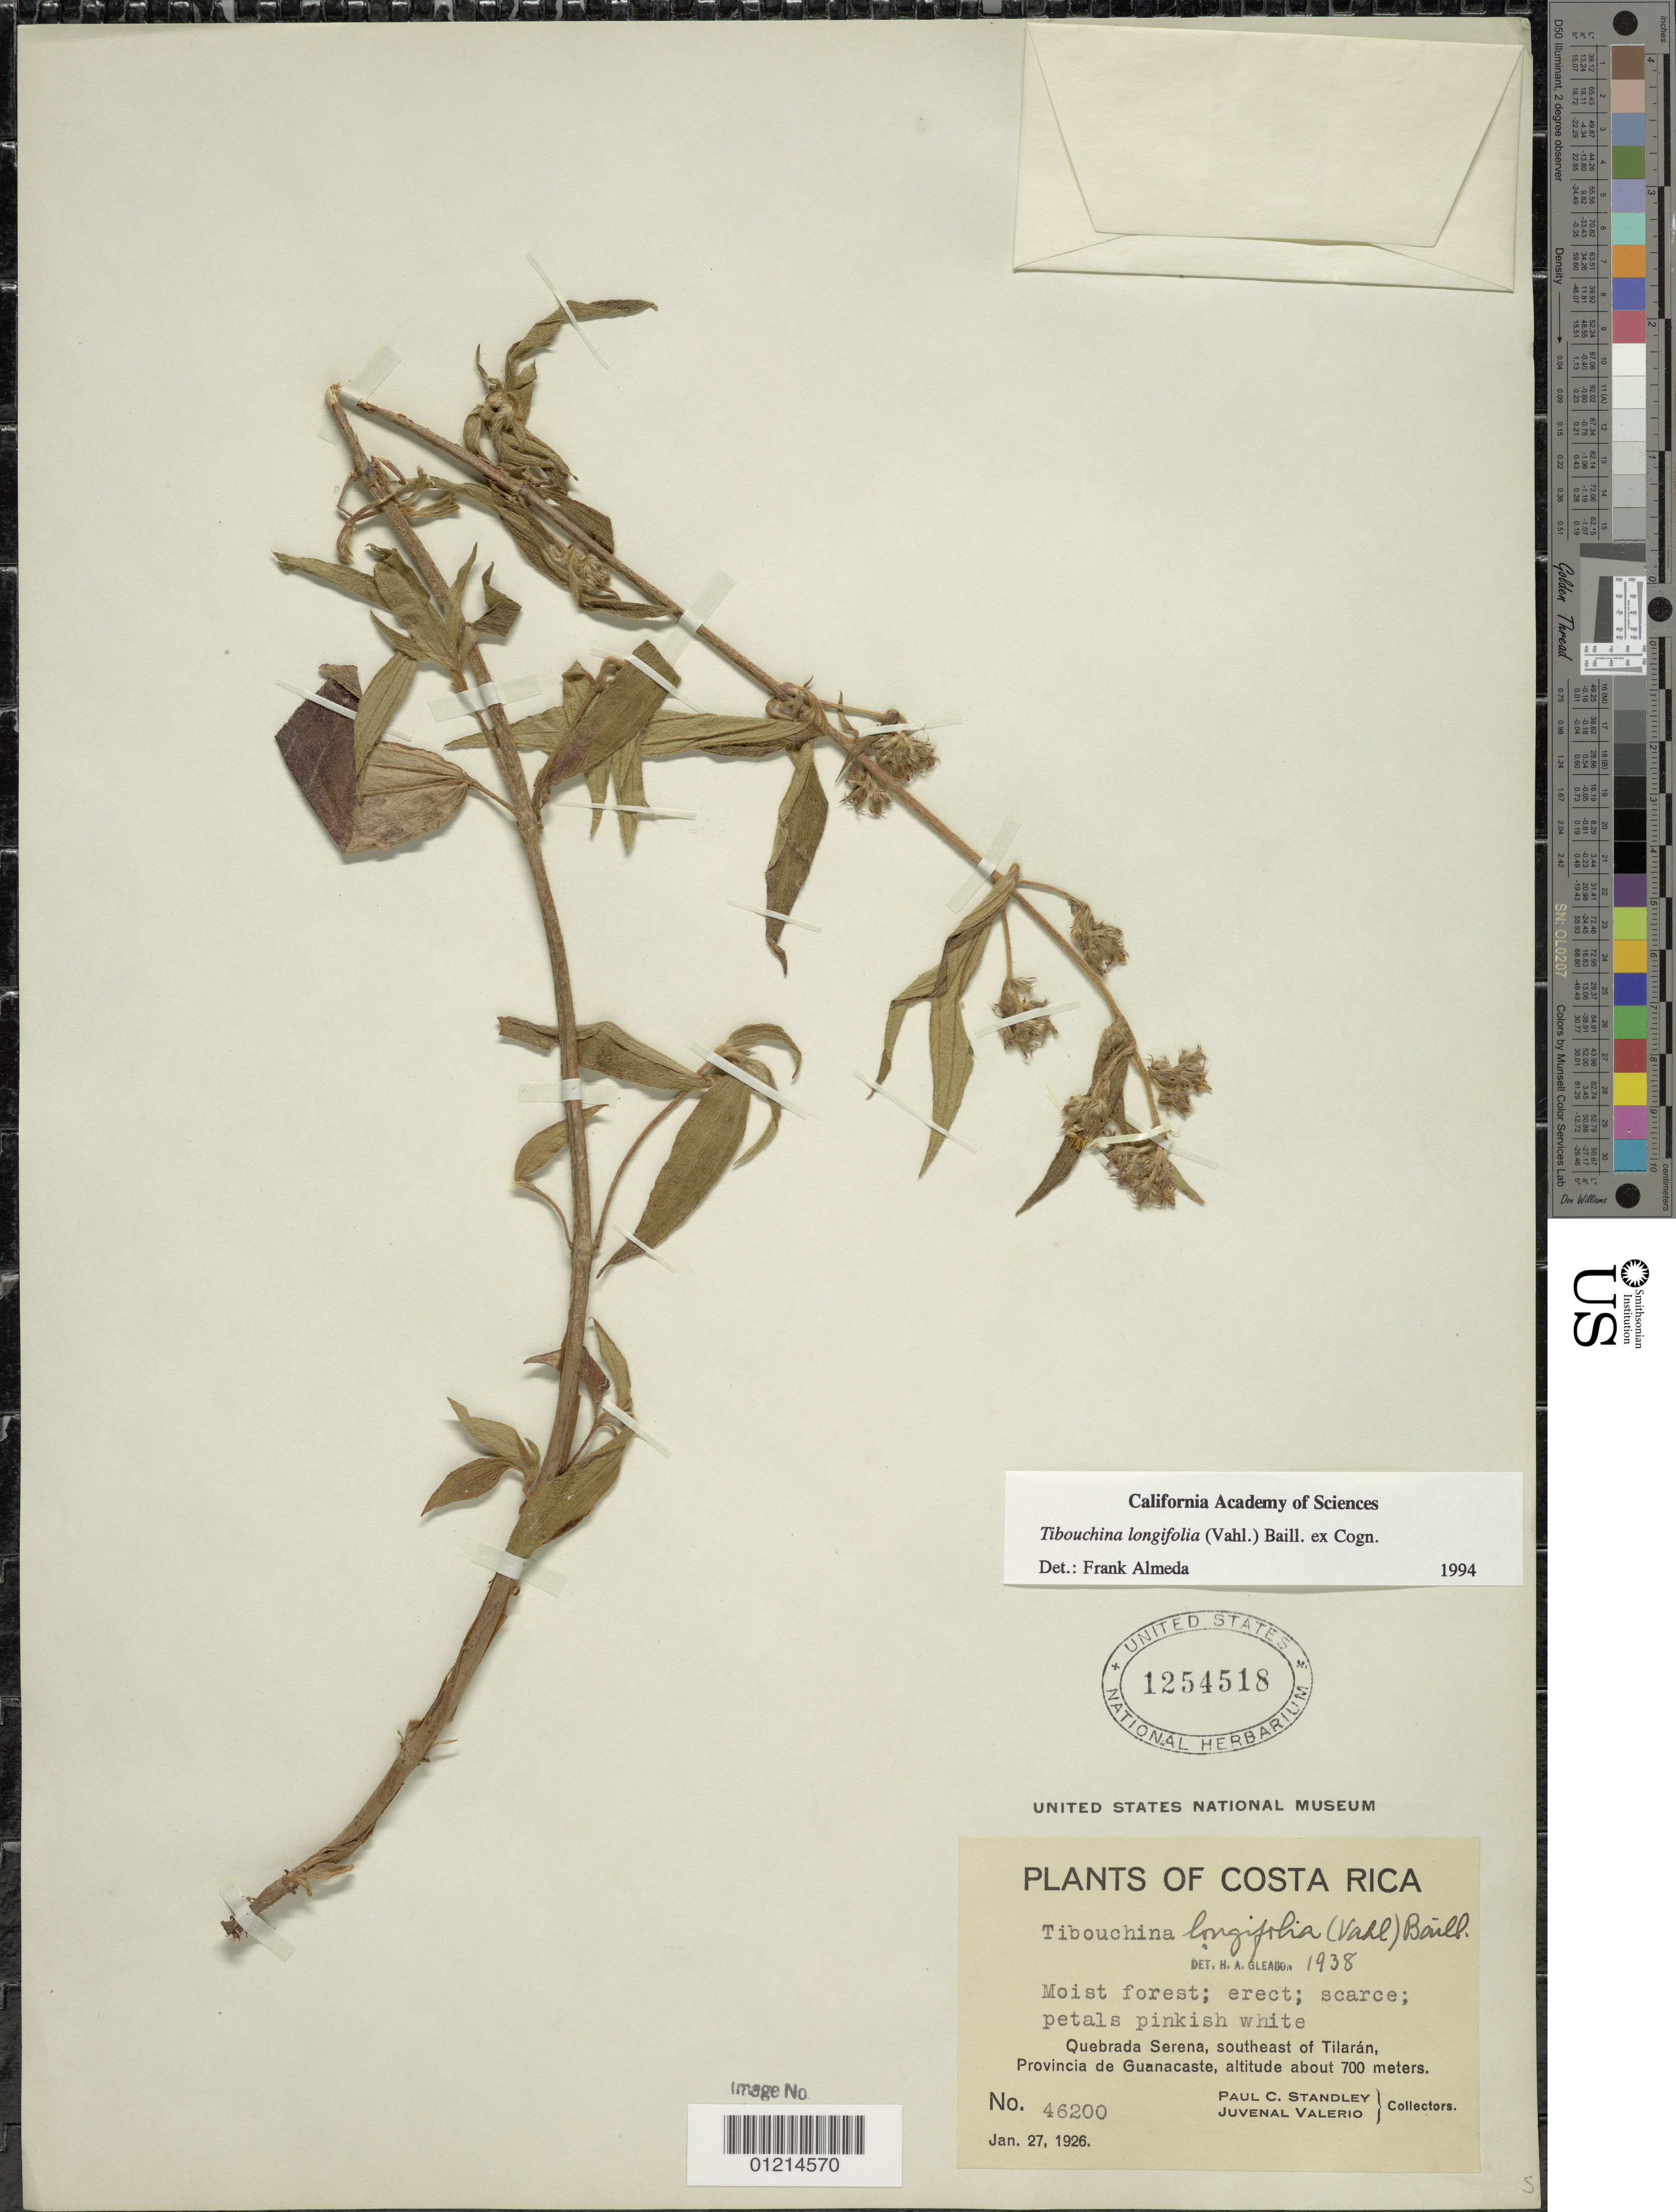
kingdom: Plantae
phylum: Tracheophyta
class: Magnoliopsida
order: Myrtales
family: Melastomataceae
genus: Chaetogastra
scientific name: Chaetogastra longifolia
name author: (Vahl) DC.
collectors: P. C. Standley & J. Valerio R.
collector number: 46200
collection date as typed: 27 Jan 1926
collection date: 1926-01-27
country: Costa Rica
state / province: Guanacaste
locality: Quebrada Serena, SE of Tilaran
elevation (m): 700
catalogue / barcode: US 1254518